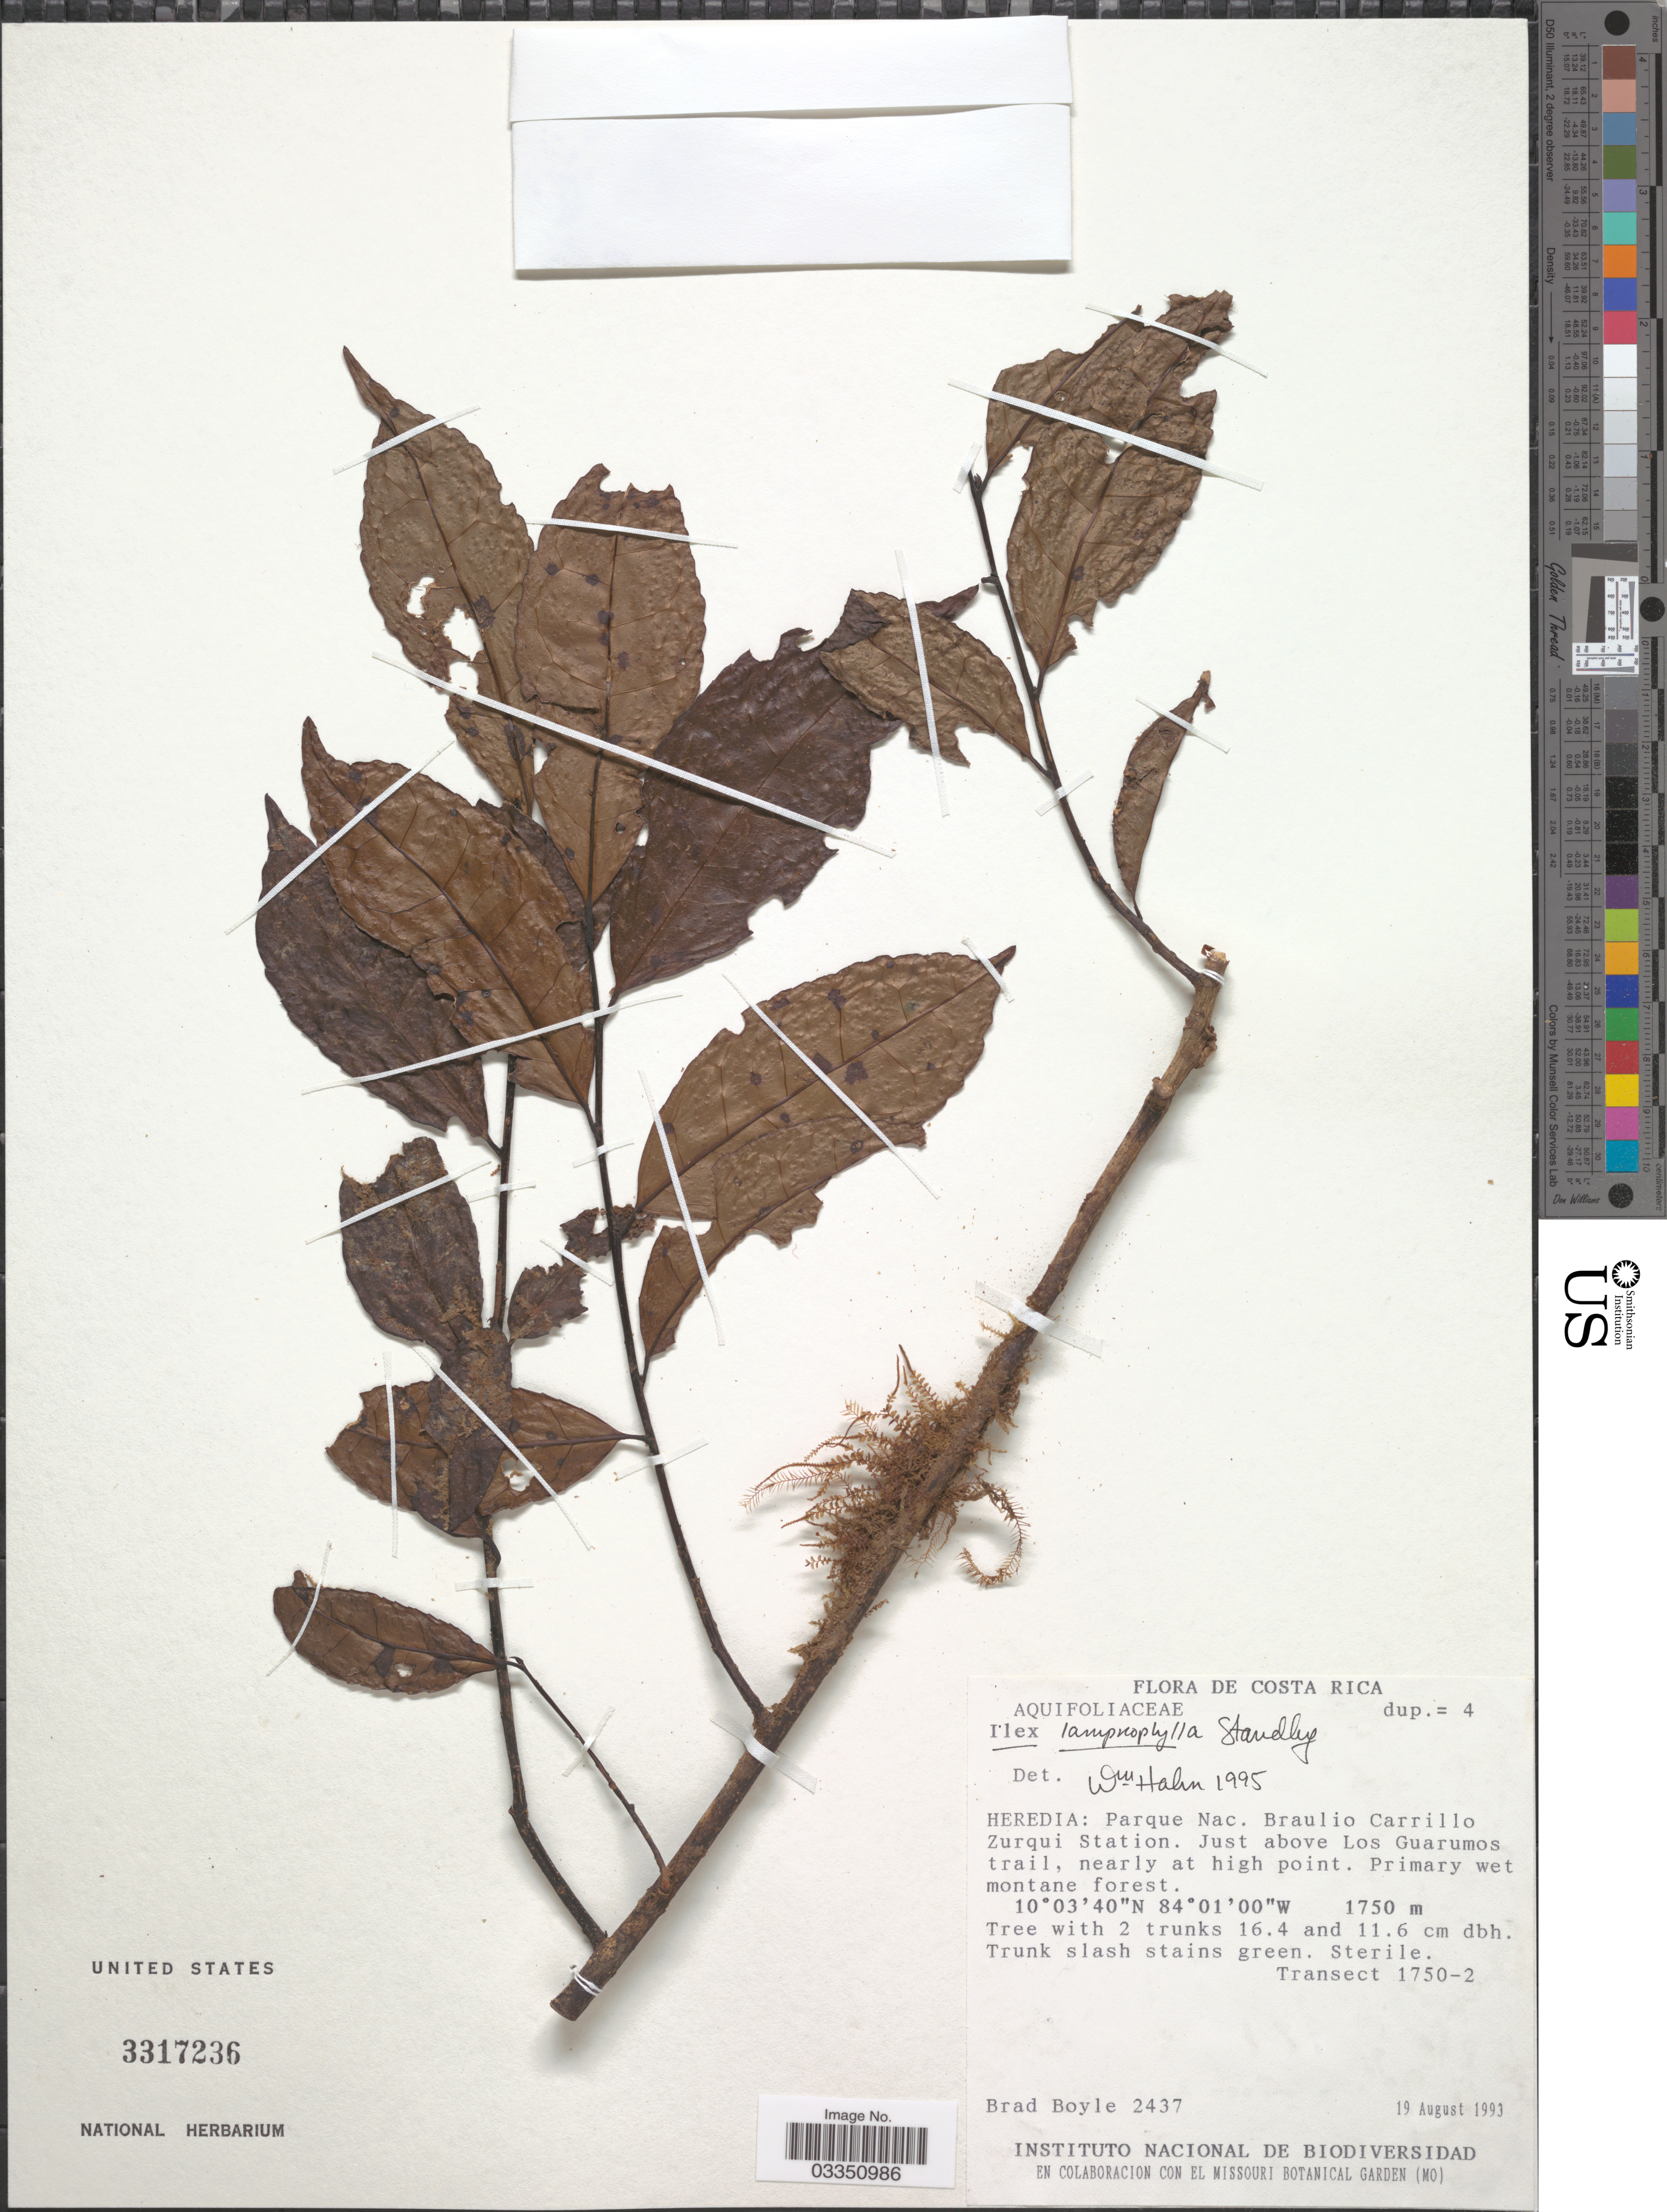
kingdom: Plantae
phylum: Tracheophyta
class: Magnoliopsida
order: Aquifoliales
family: Aquifoliaceae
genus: Ilex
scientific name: Ilex lamprophylla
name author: Standl.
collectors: B. Boyle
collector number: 2437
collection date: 1993-08-19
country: Costa Rica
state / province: Heredia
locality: Parque Nac. Braulio Carrillo Zurqui Station. Just above Los Guarumos trail, nearly at high point.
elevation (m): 1750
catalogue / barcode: US 3317236